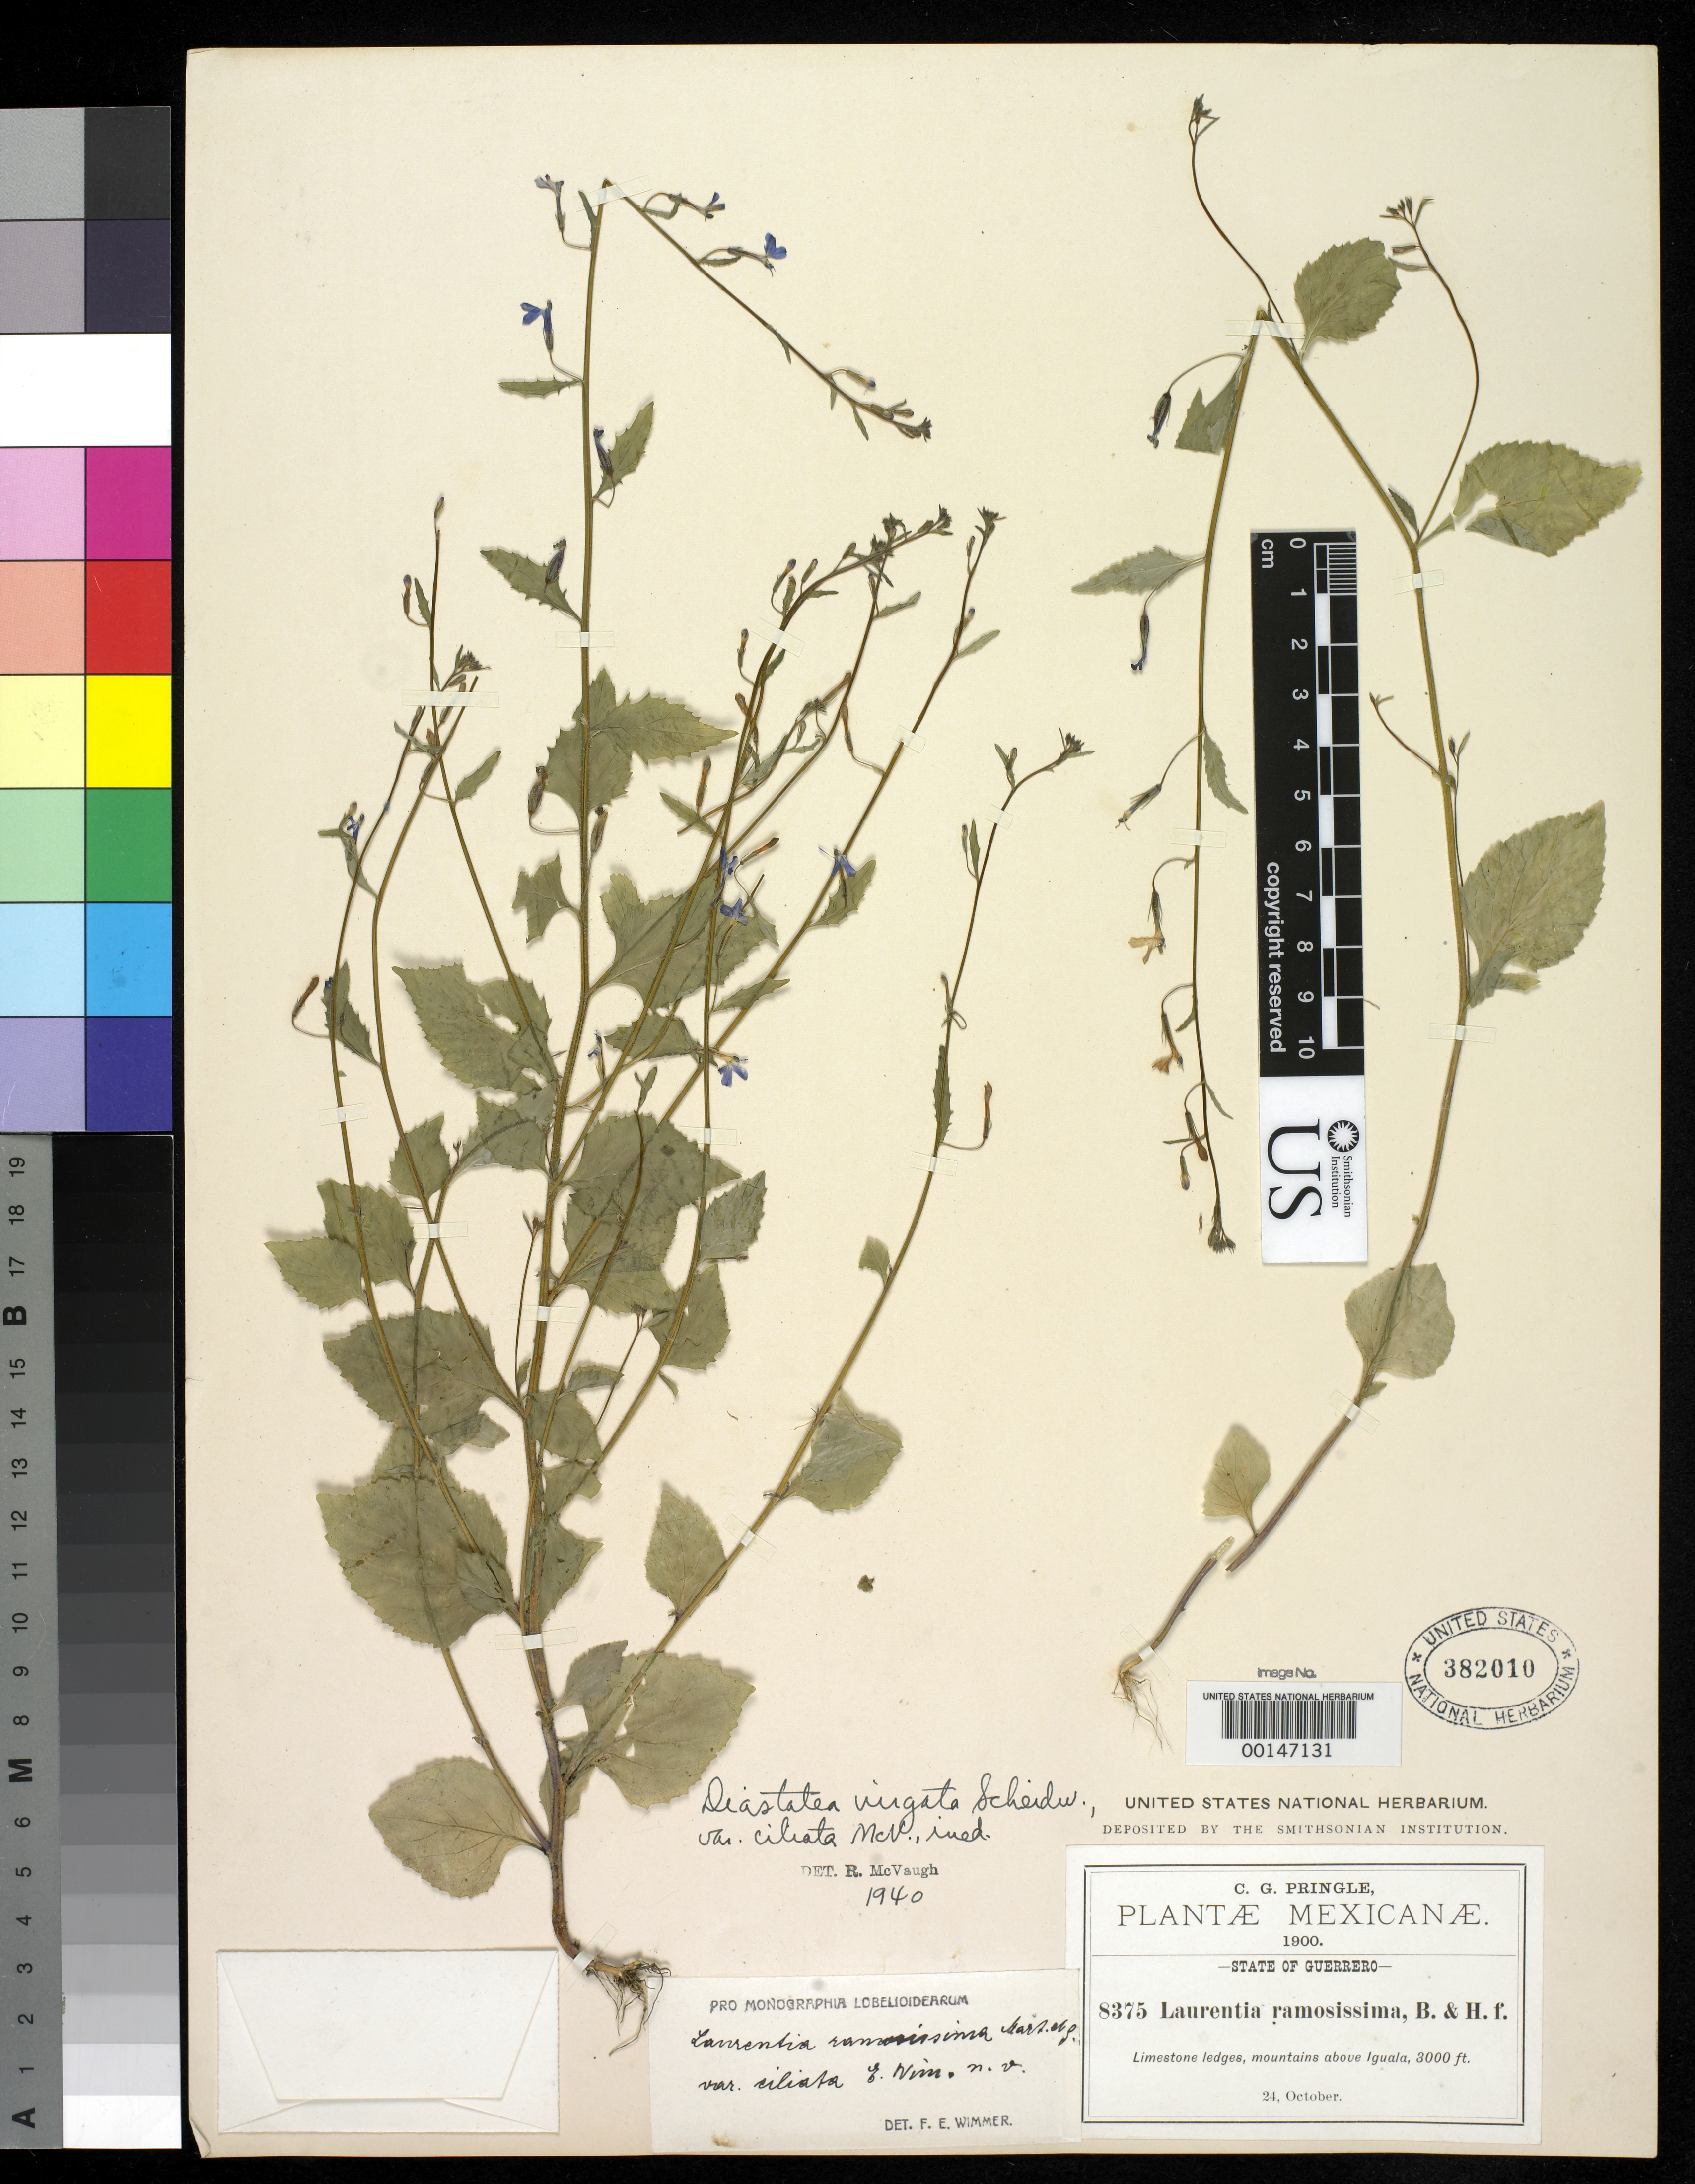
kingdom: Plantae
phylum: Tracheophyta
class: Magnoliopsida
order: Asterales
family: Campanulaceae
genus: Diastatea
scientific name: Diastatea virgata var. ciliata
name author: McVaugh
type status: Isotype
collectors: C. G. Pringle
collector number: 8375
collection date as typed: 24 Oct 1900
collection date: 1900-10-24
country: Mexico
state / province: Guerrero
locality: Mts. above Iguala.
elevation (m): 914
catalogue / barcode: US 382010